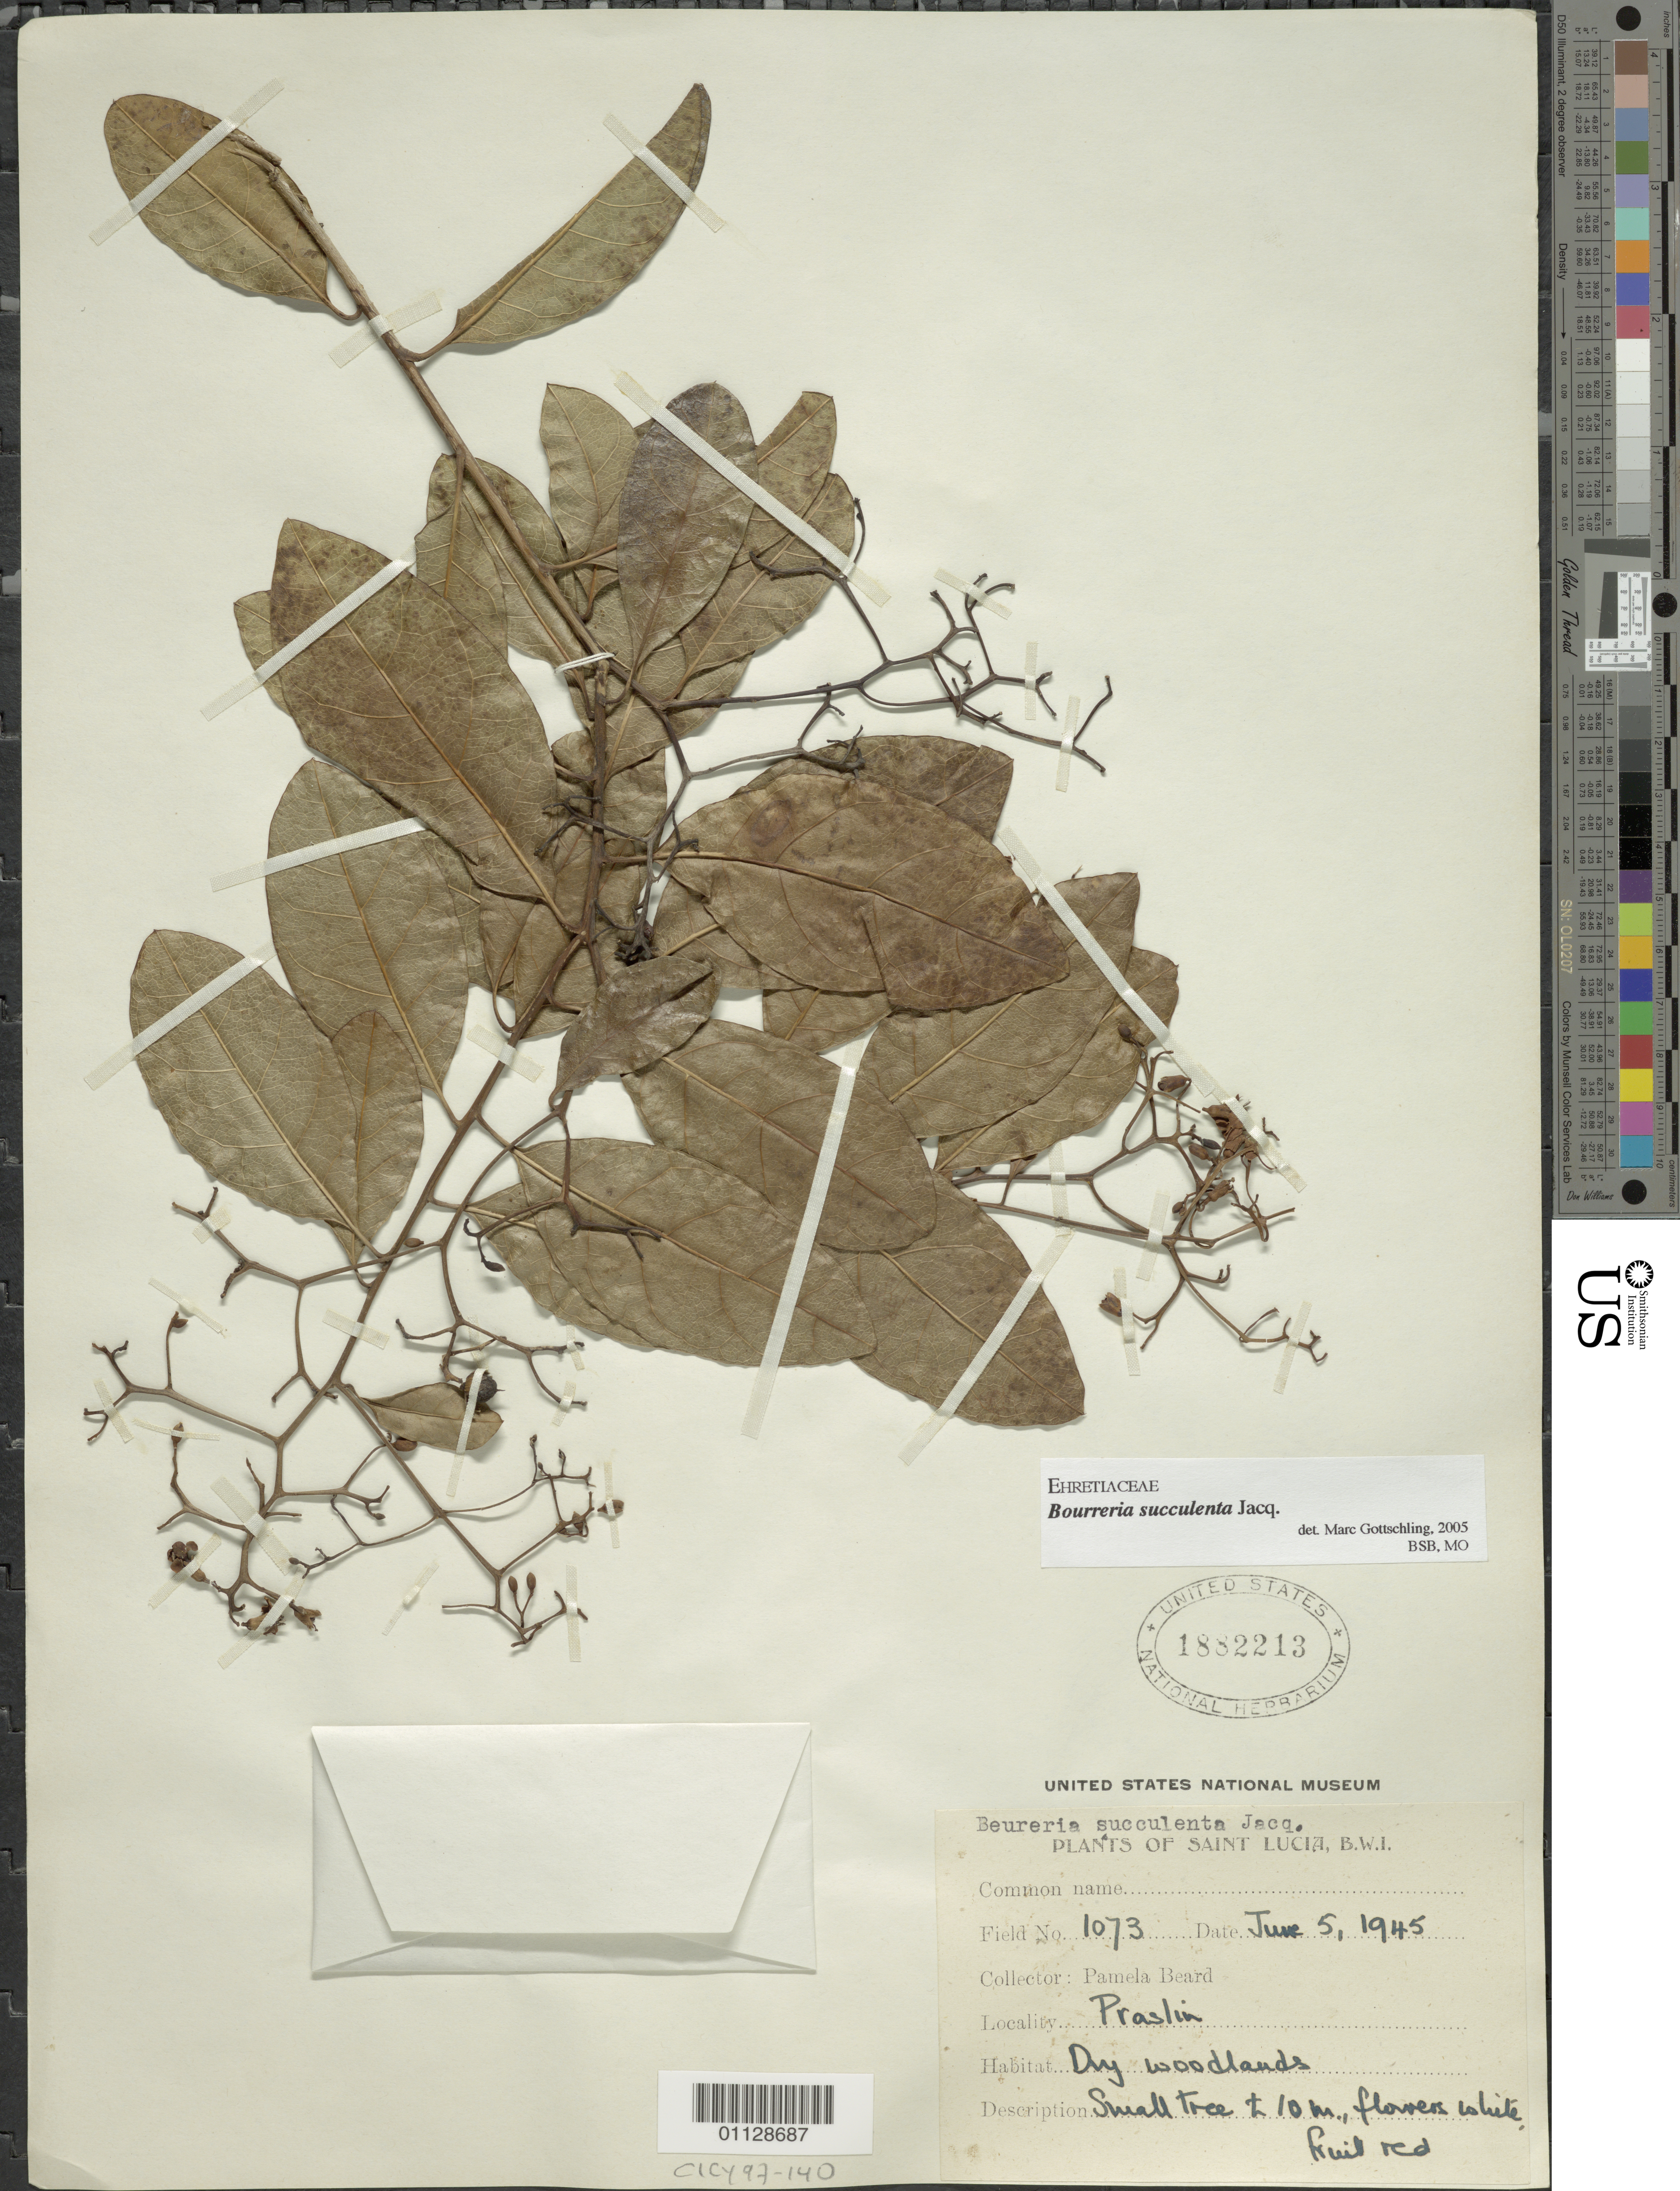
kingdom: Plantae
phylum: Tracheophyta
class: Magnoliopsida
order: Boraginales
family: Ehretiaceae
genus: Bourreria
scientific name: Bourreria succulenta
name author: Jacq.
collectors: P. Beard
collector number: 1073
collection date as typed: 05 Jun 1945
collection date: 1945-06-05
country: St. Lucia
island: St. Lucia I.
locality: Dry woodlands, Praslin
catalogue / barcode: US 1882213